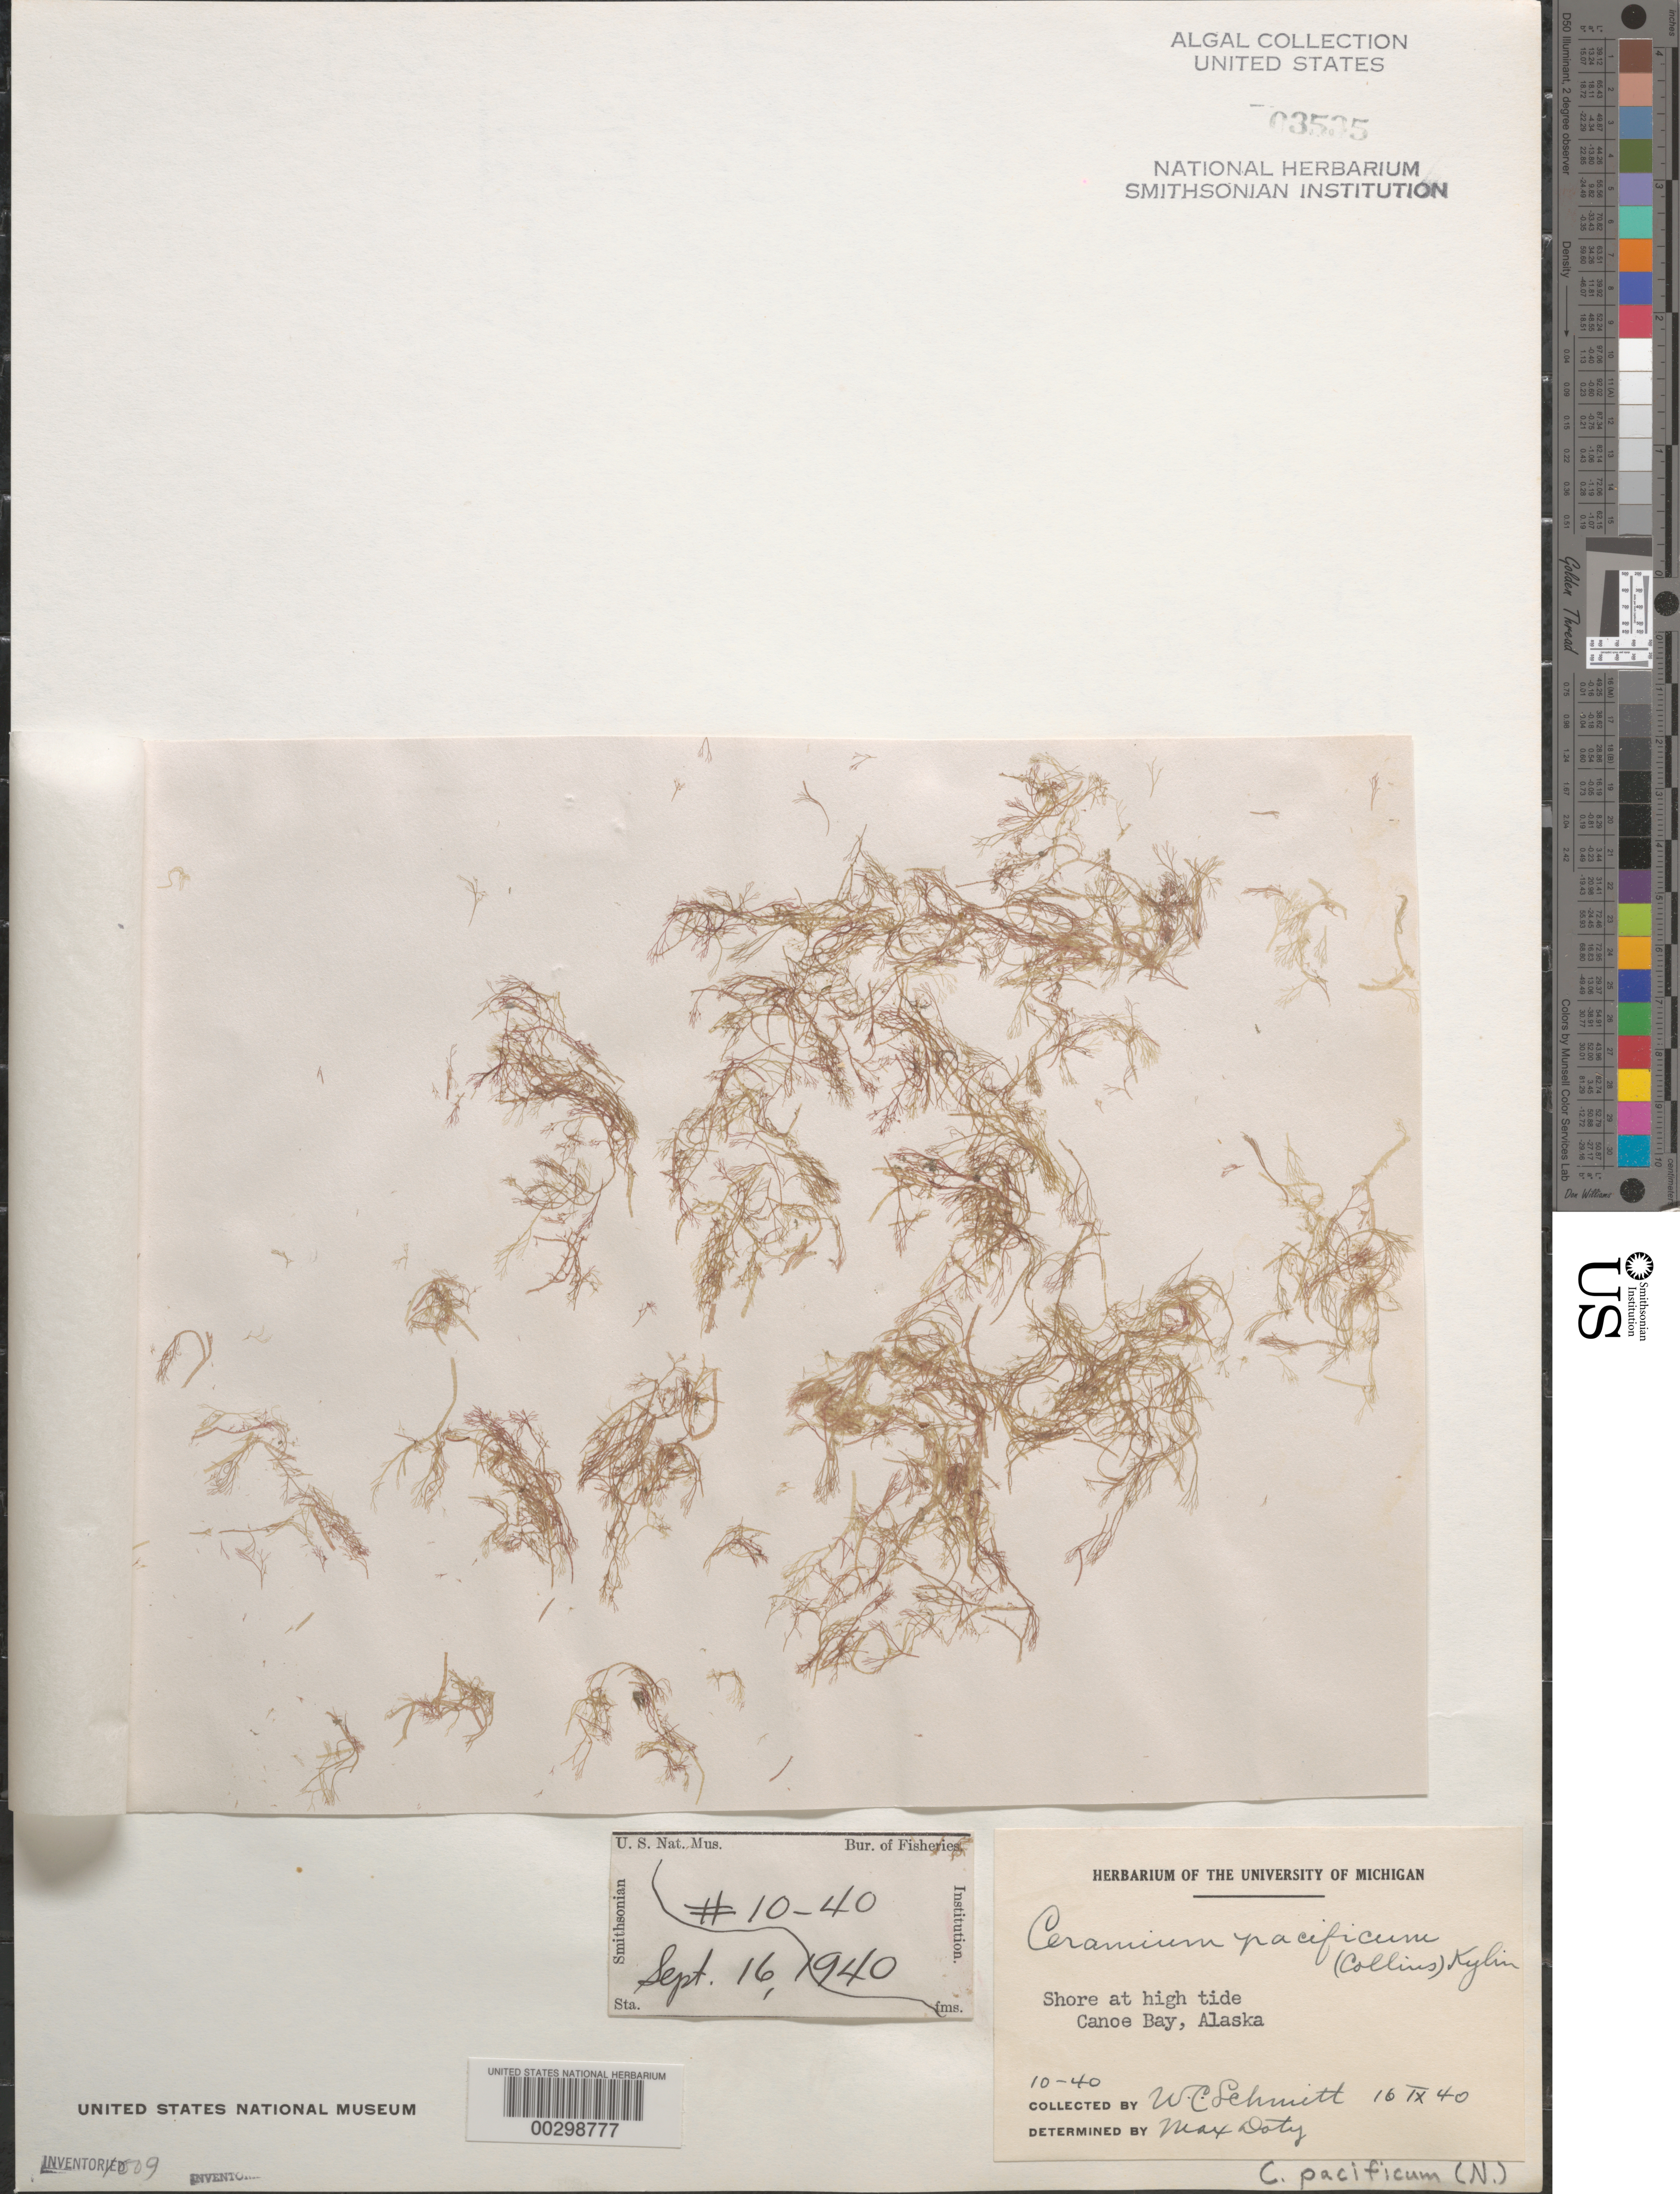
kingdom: Plantae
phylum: Rhodophyta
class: Florideophyceae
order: Ceramiales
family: Ceramiaceae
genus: Ceramium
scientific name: Ceramium pacificum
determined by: Doty, M. S.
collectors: W. L. Schmitt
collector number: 10-40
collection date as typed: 16 Sep 1940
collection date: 1940-09-16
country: United States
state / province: Alaska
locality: Canoe Bay, southwestern Alaska Peninsula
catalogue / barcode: US 3535